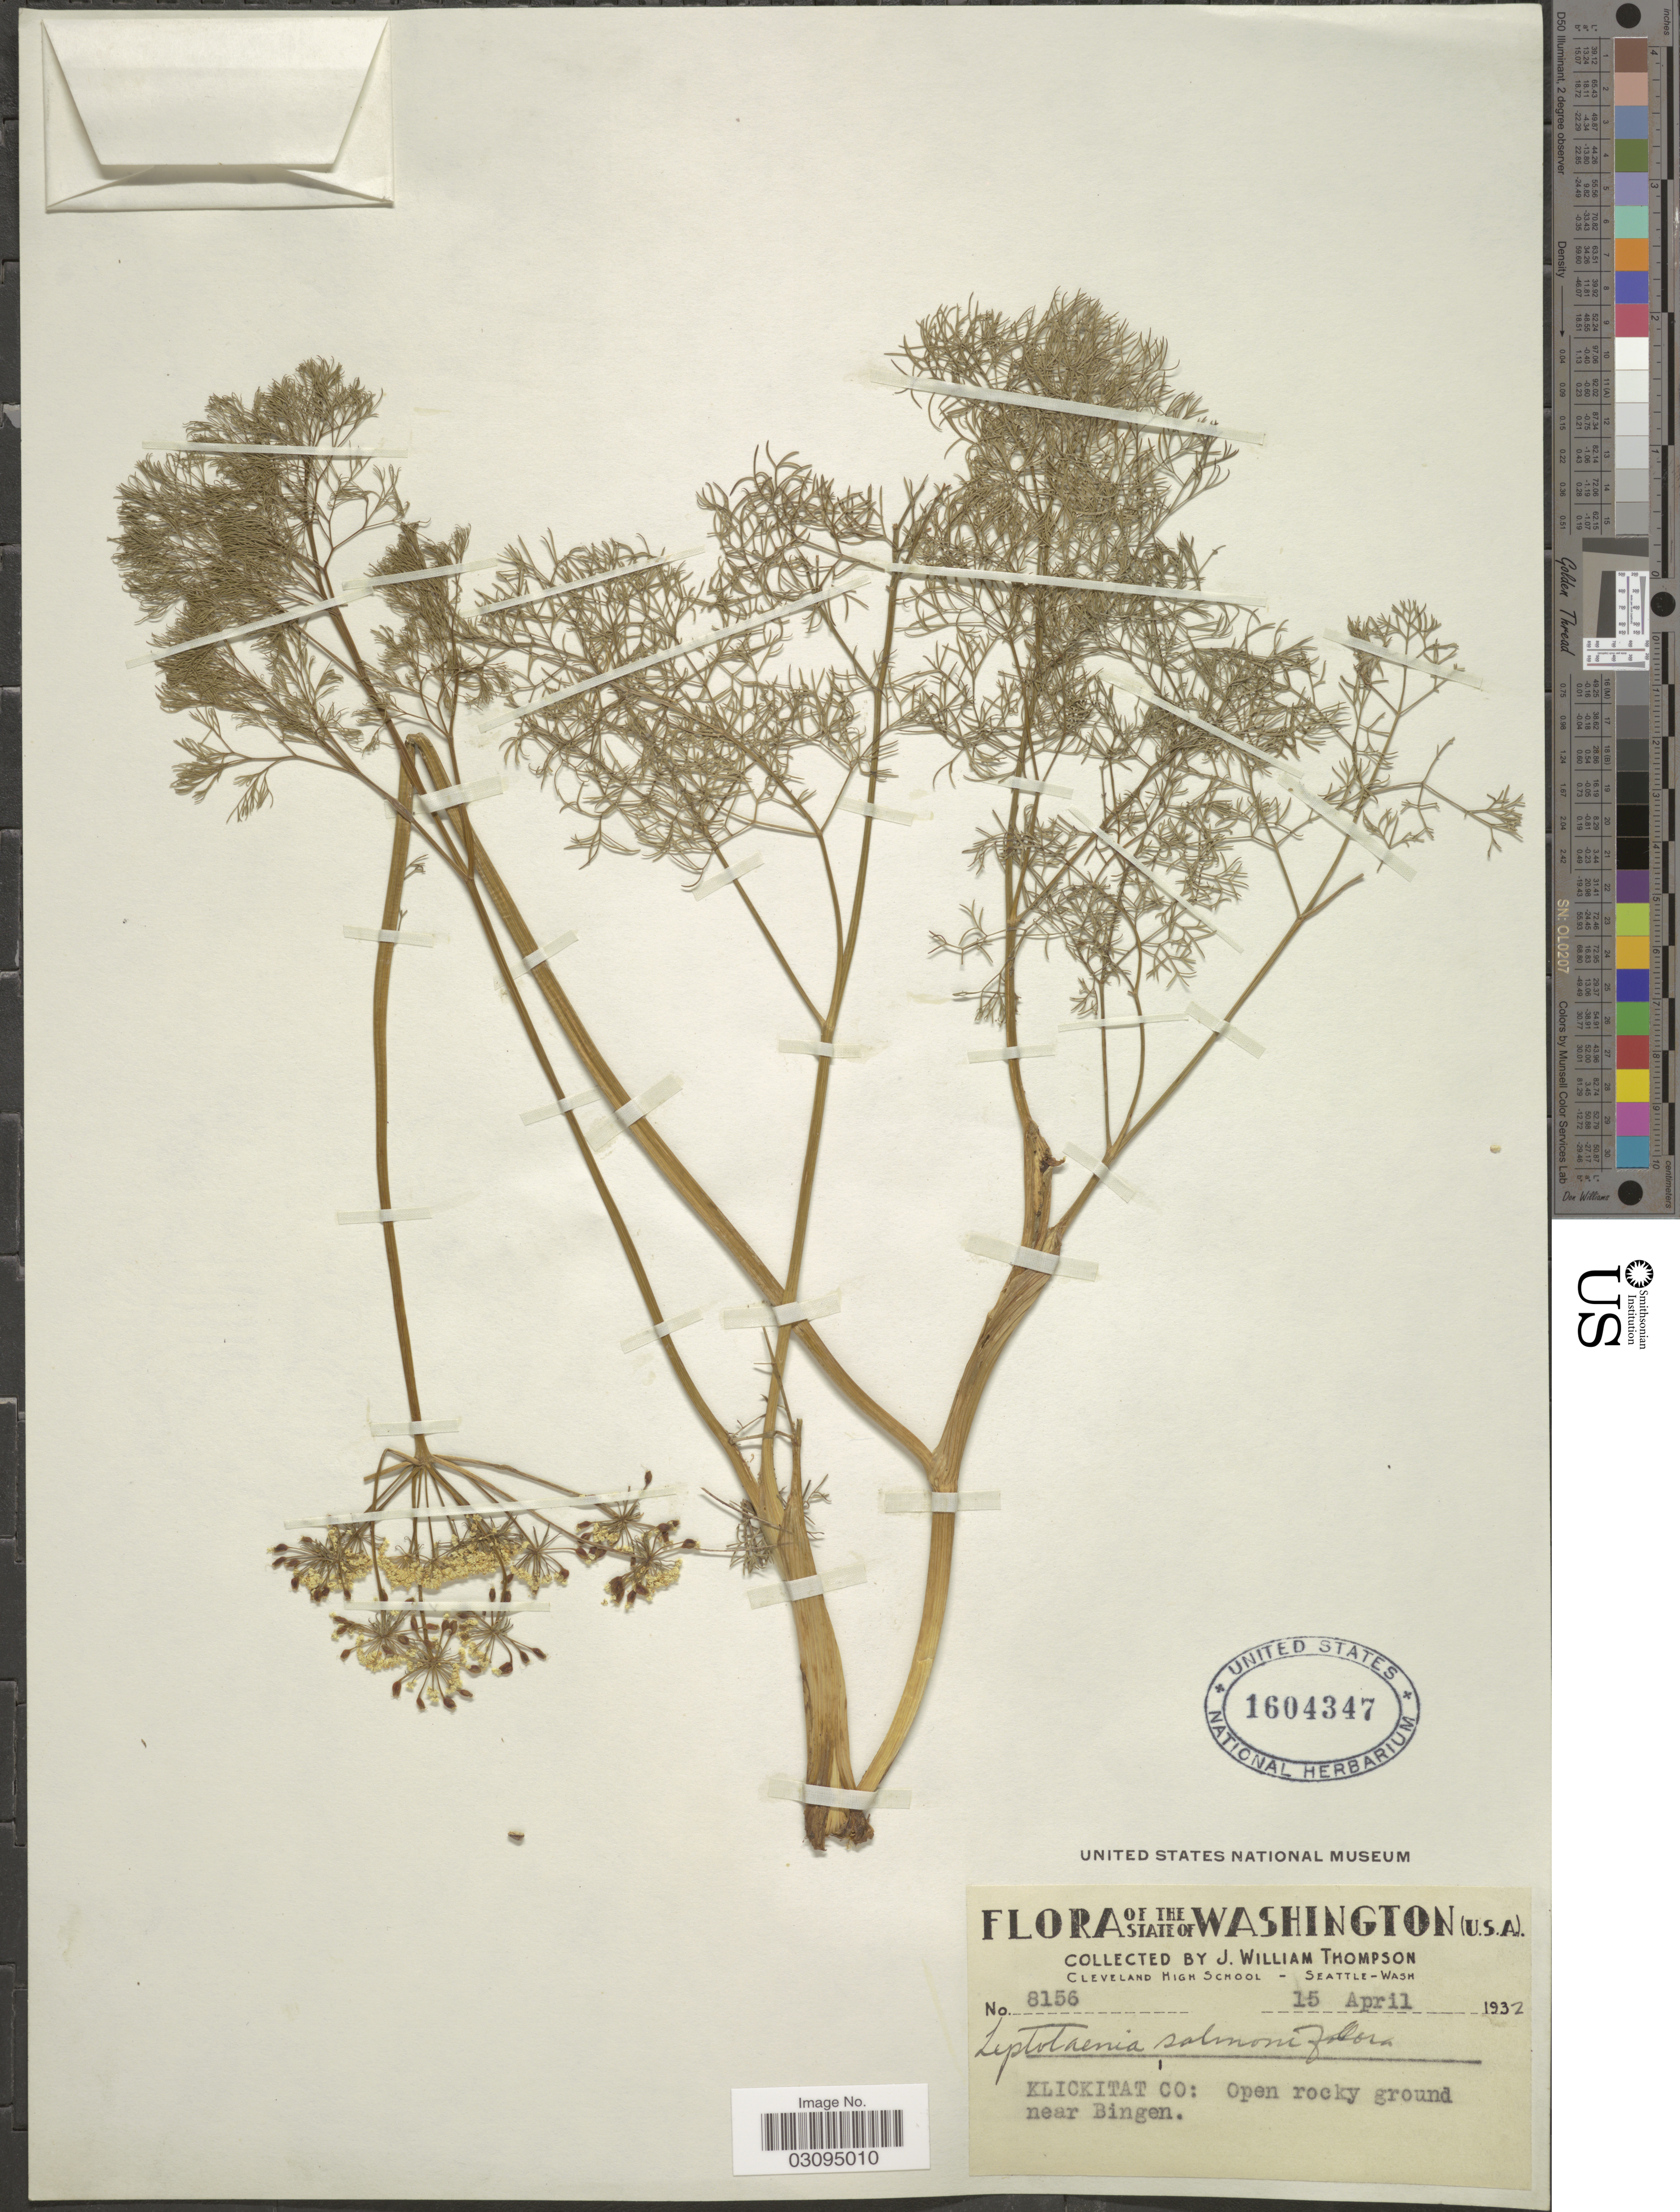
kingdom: Plantae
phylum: Tracheophyta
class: Magnoliopsida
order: Apiales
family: Apiaceae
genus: Lomatium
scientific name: Lomatium salmoniflorum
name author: (J.M. Coult. & Rose) Mathias & Constance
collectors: J. W. Thompson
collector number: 8156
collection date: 1932-04-15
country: United States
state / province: Washington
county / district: Klickitat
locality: Klickitat Co: Open rocky ground near Bingen.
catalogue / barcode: US 1604347